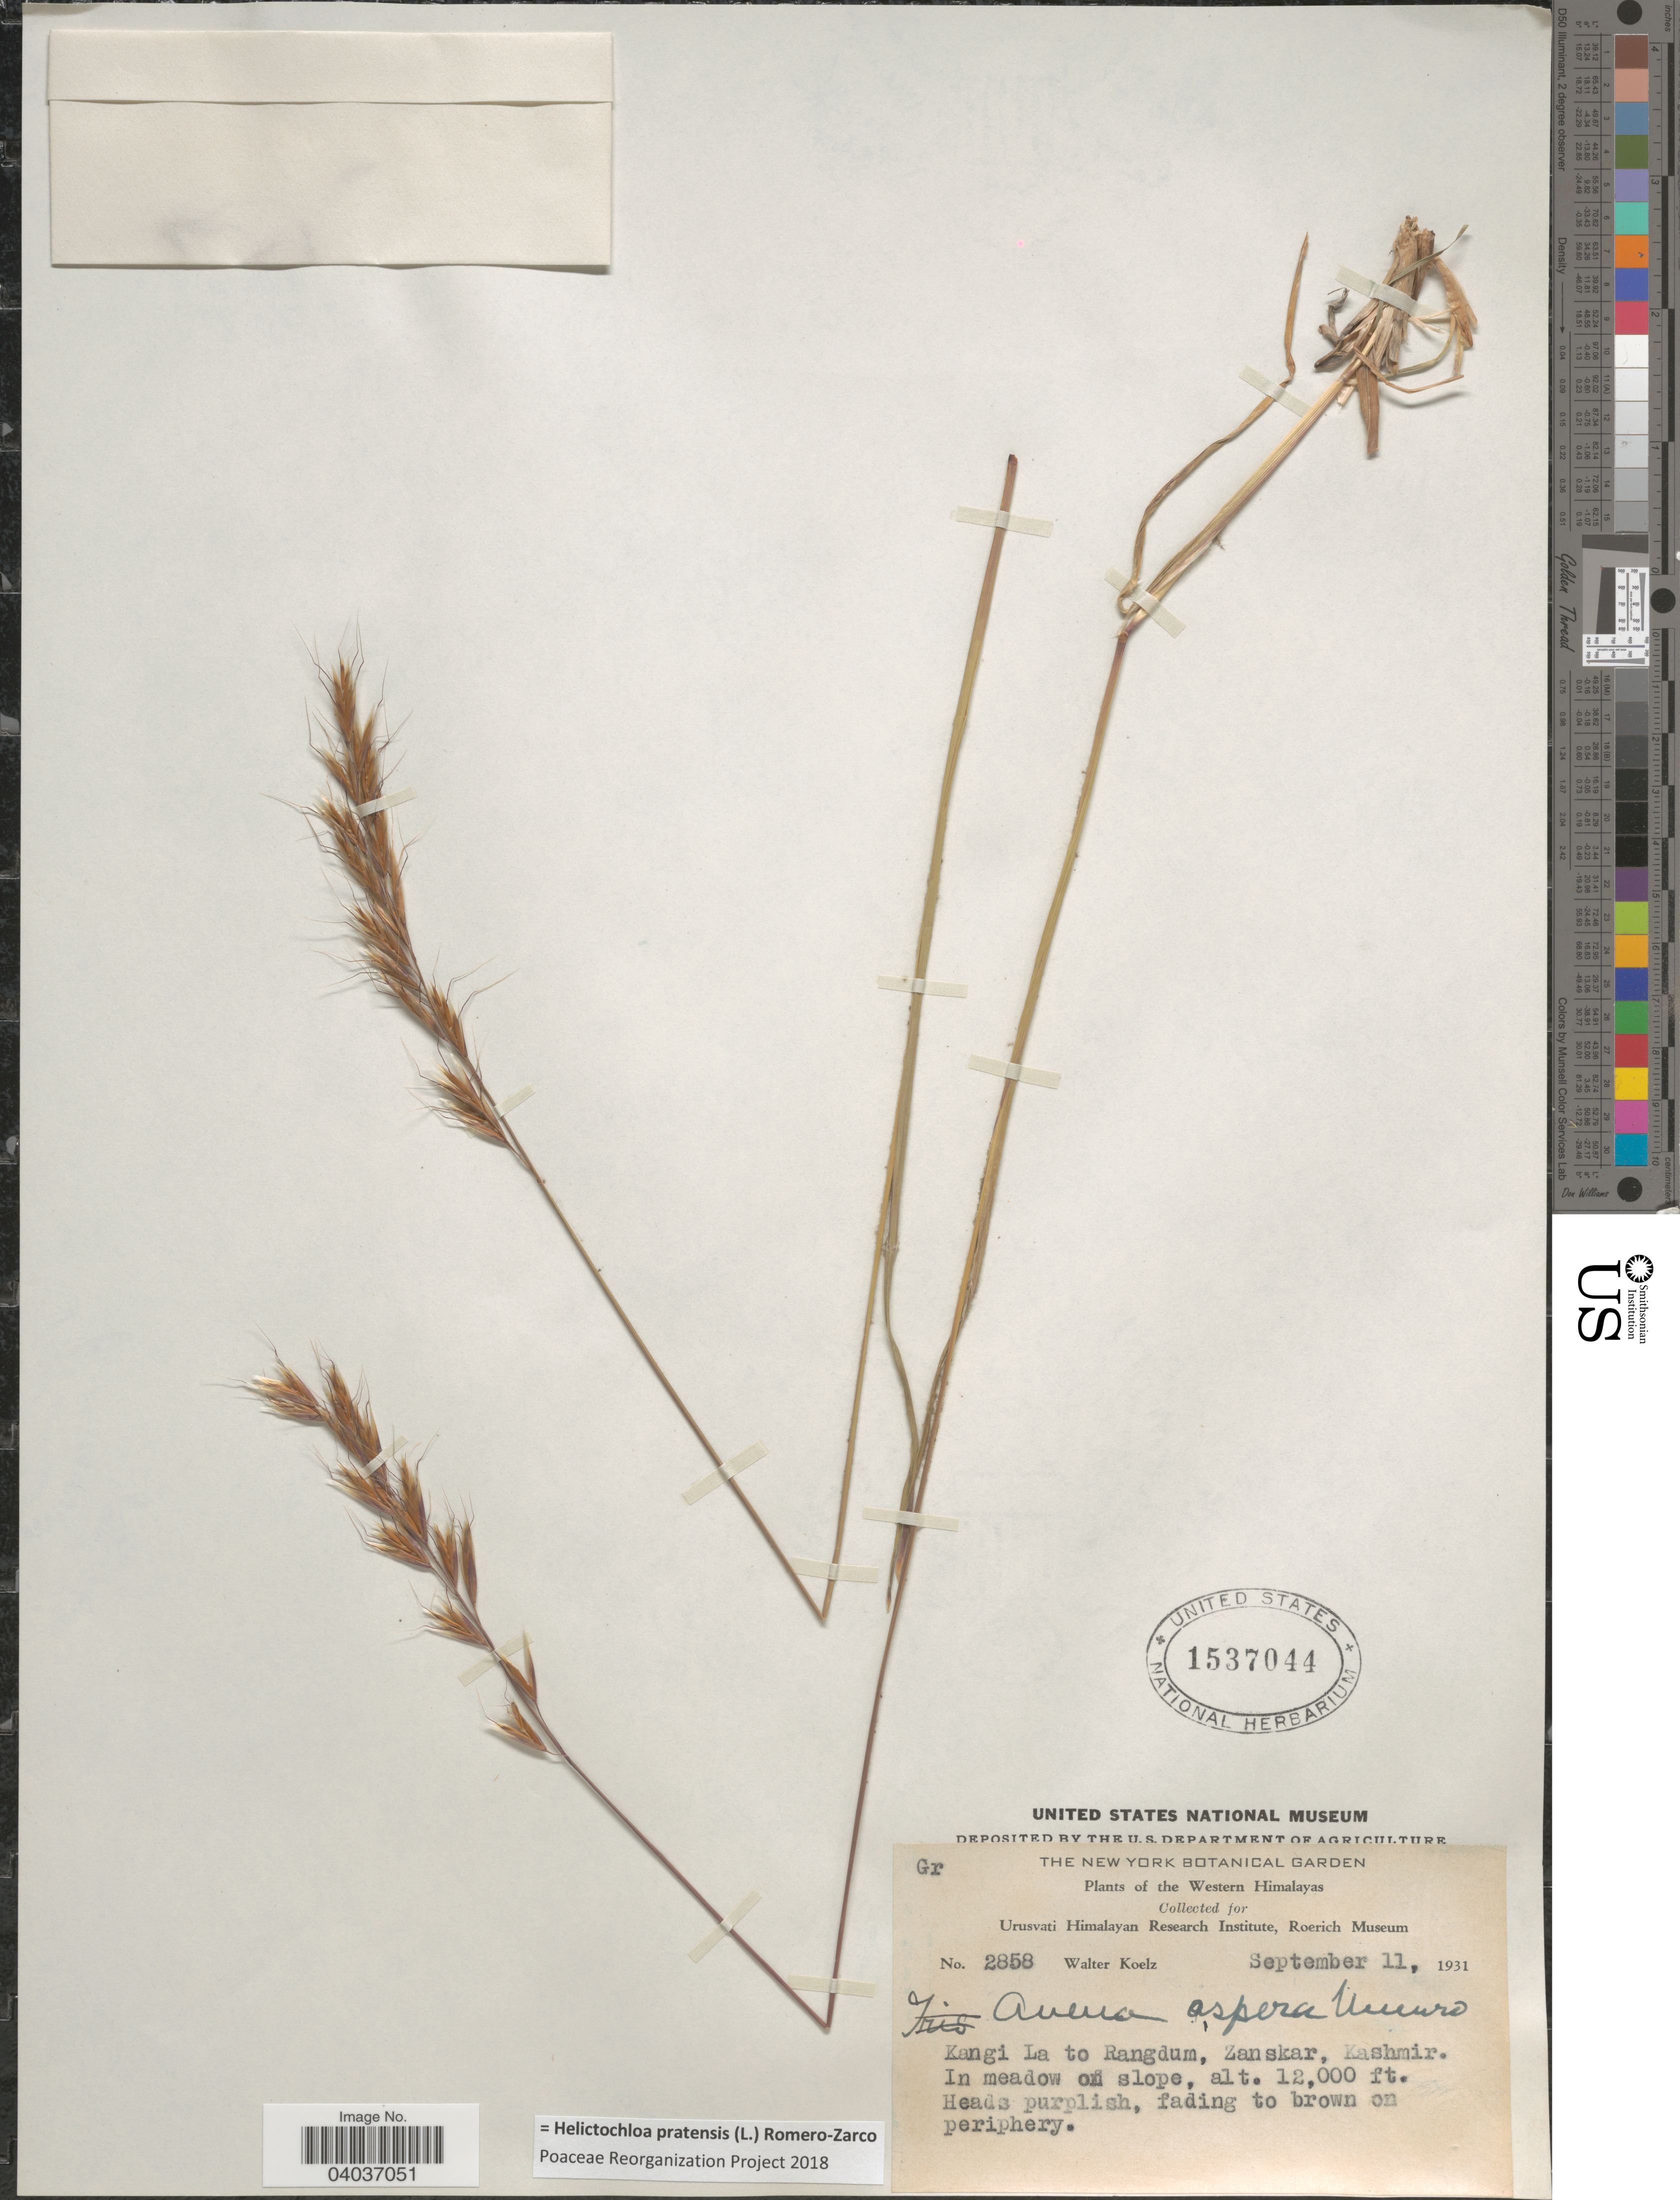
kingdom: Plantae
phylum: Tracheophyta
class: Liliopsida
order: Poales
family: Poaceae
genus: Helictochloa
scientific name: Helictochloa pratensis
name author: (L.) Romero-Zarco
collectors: W. N. Koelz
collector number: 2858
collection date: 1931-09-11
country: India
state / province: Jammu and Kashmir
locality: Western Himalayas. Kangi La to Rangdun, Zanskar, Kashmir.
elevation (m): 3658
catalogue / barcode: US 1537044